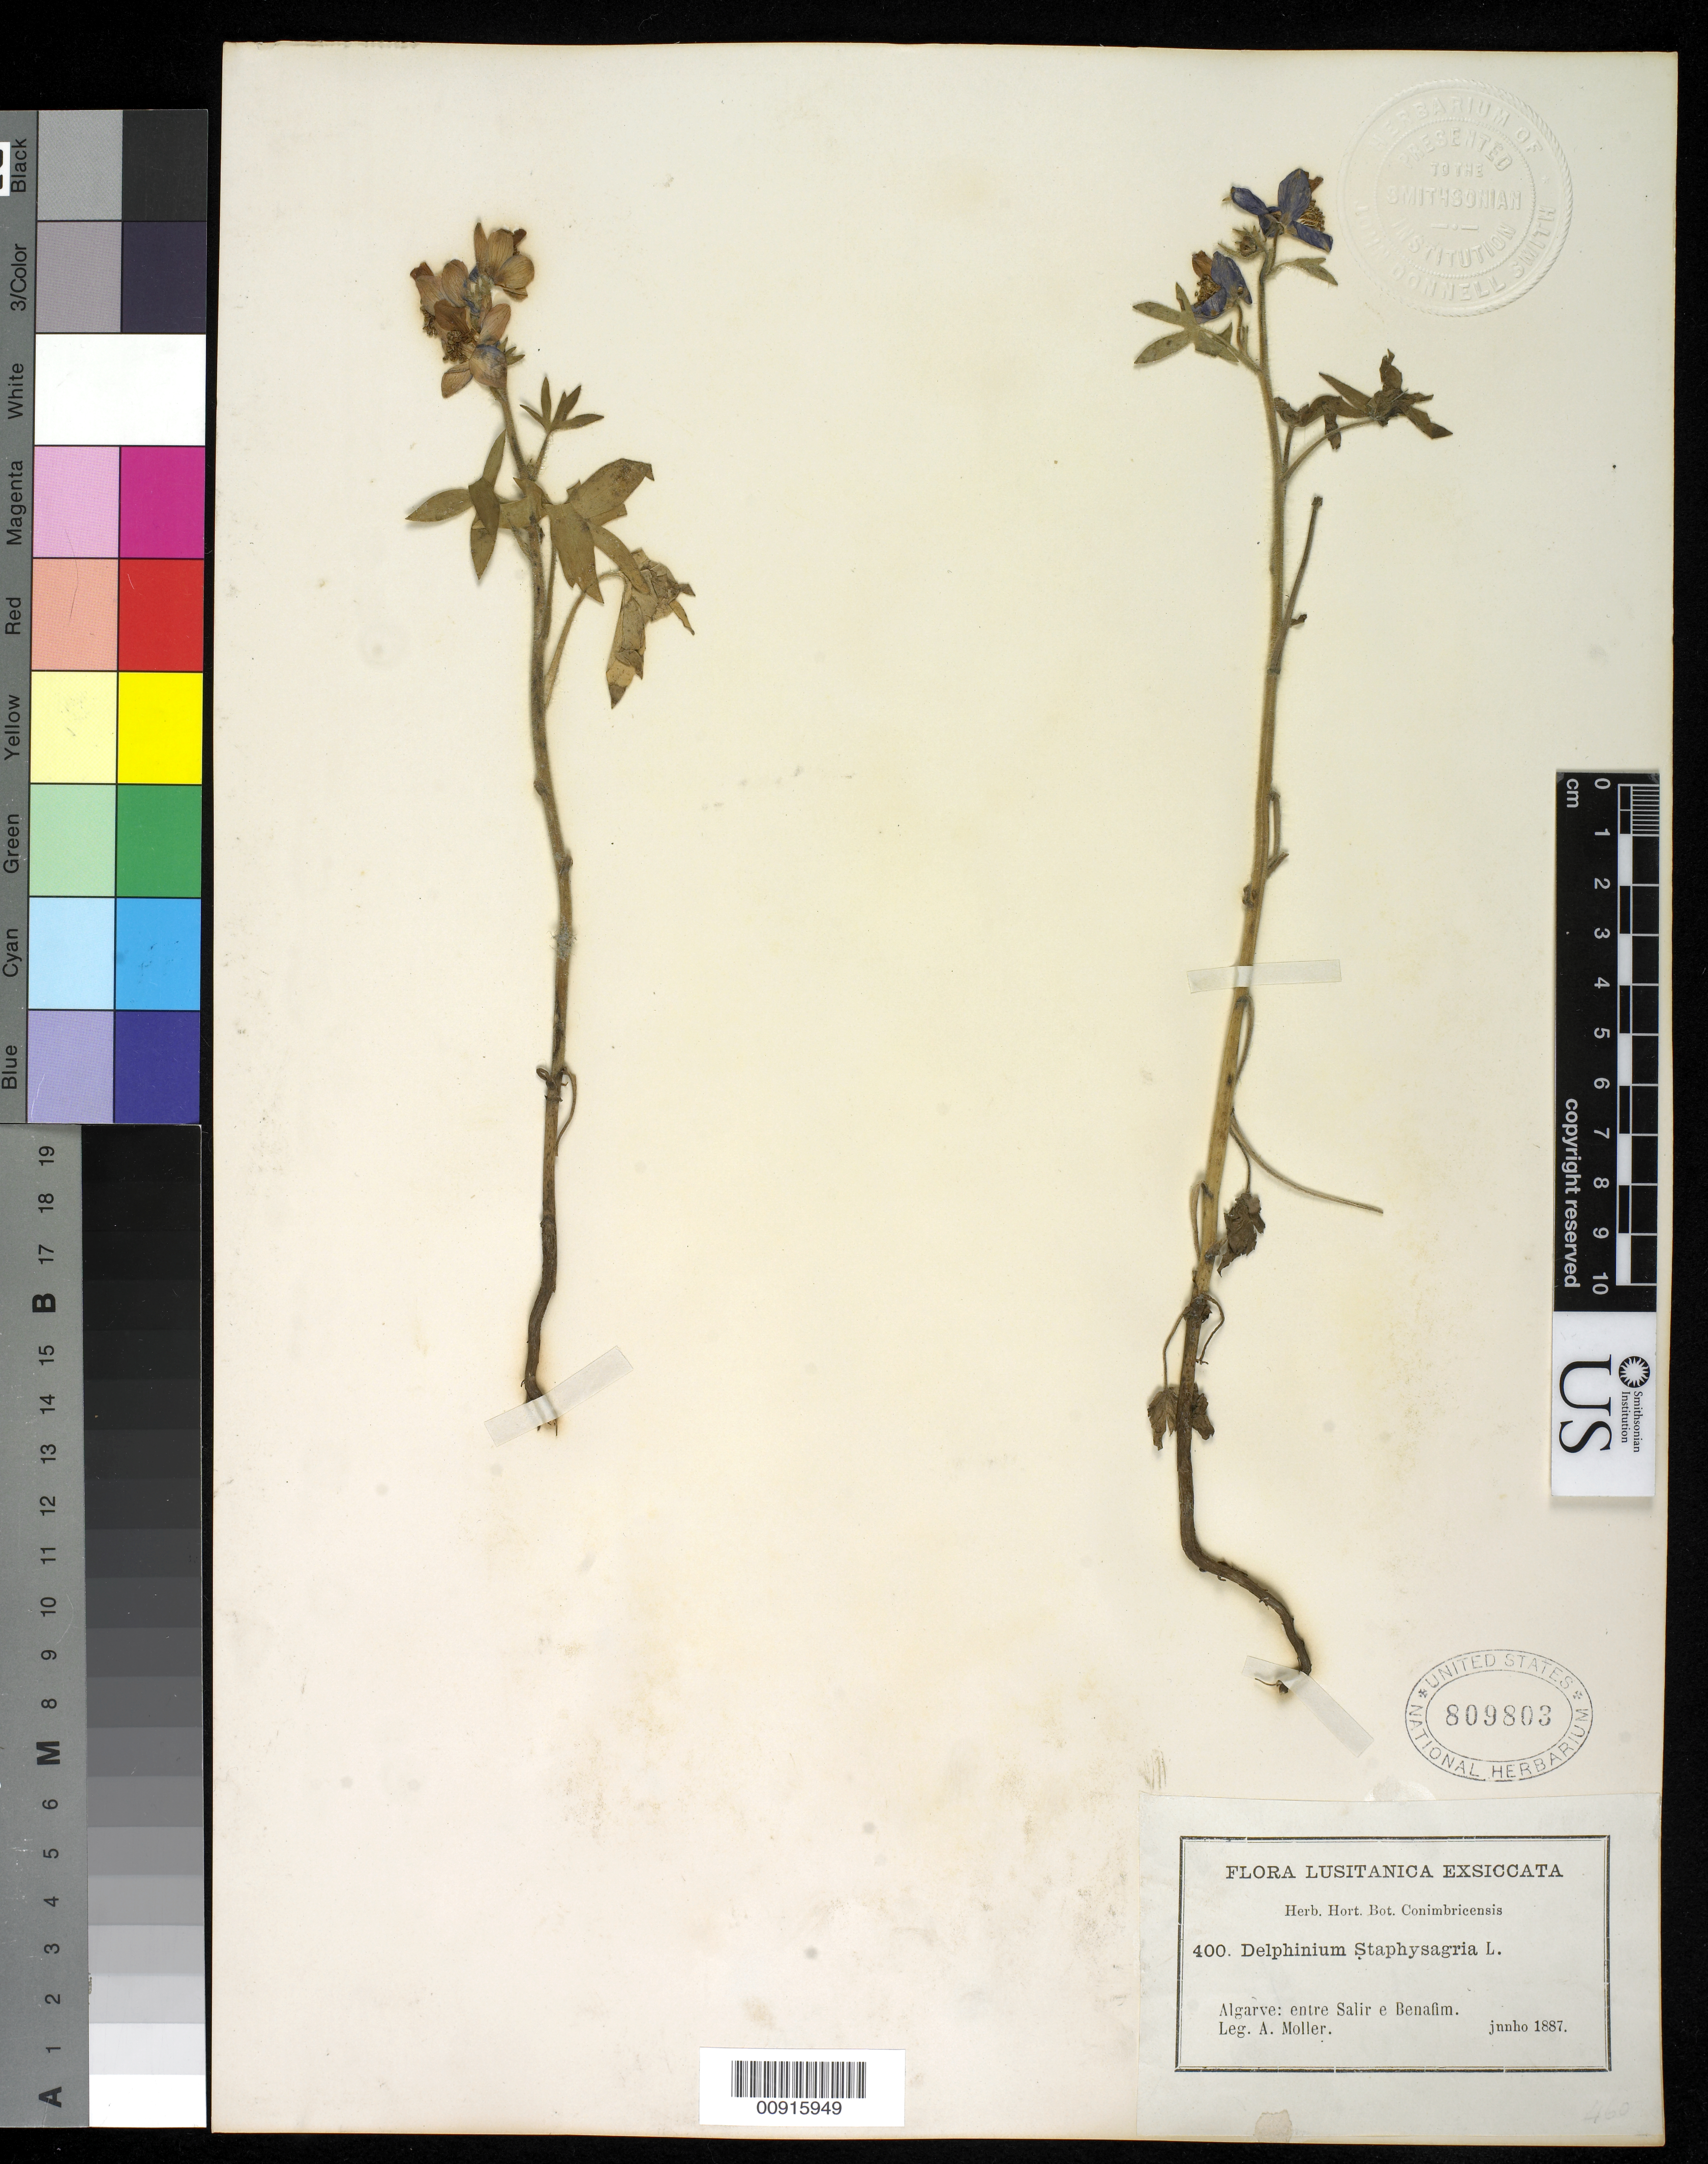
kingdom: Plantae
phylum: Tracheophyta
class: Magnoliopsida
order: Ranunculales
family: Ranunculaceae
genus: Delphinium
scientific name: Delphinium staphisagria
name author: L.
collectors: A. Moller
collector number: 400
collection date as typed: Jun 1887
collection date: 1887-06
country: Portugal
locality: Algarve: entre Salir e Benaflim.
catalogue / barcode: US 809803